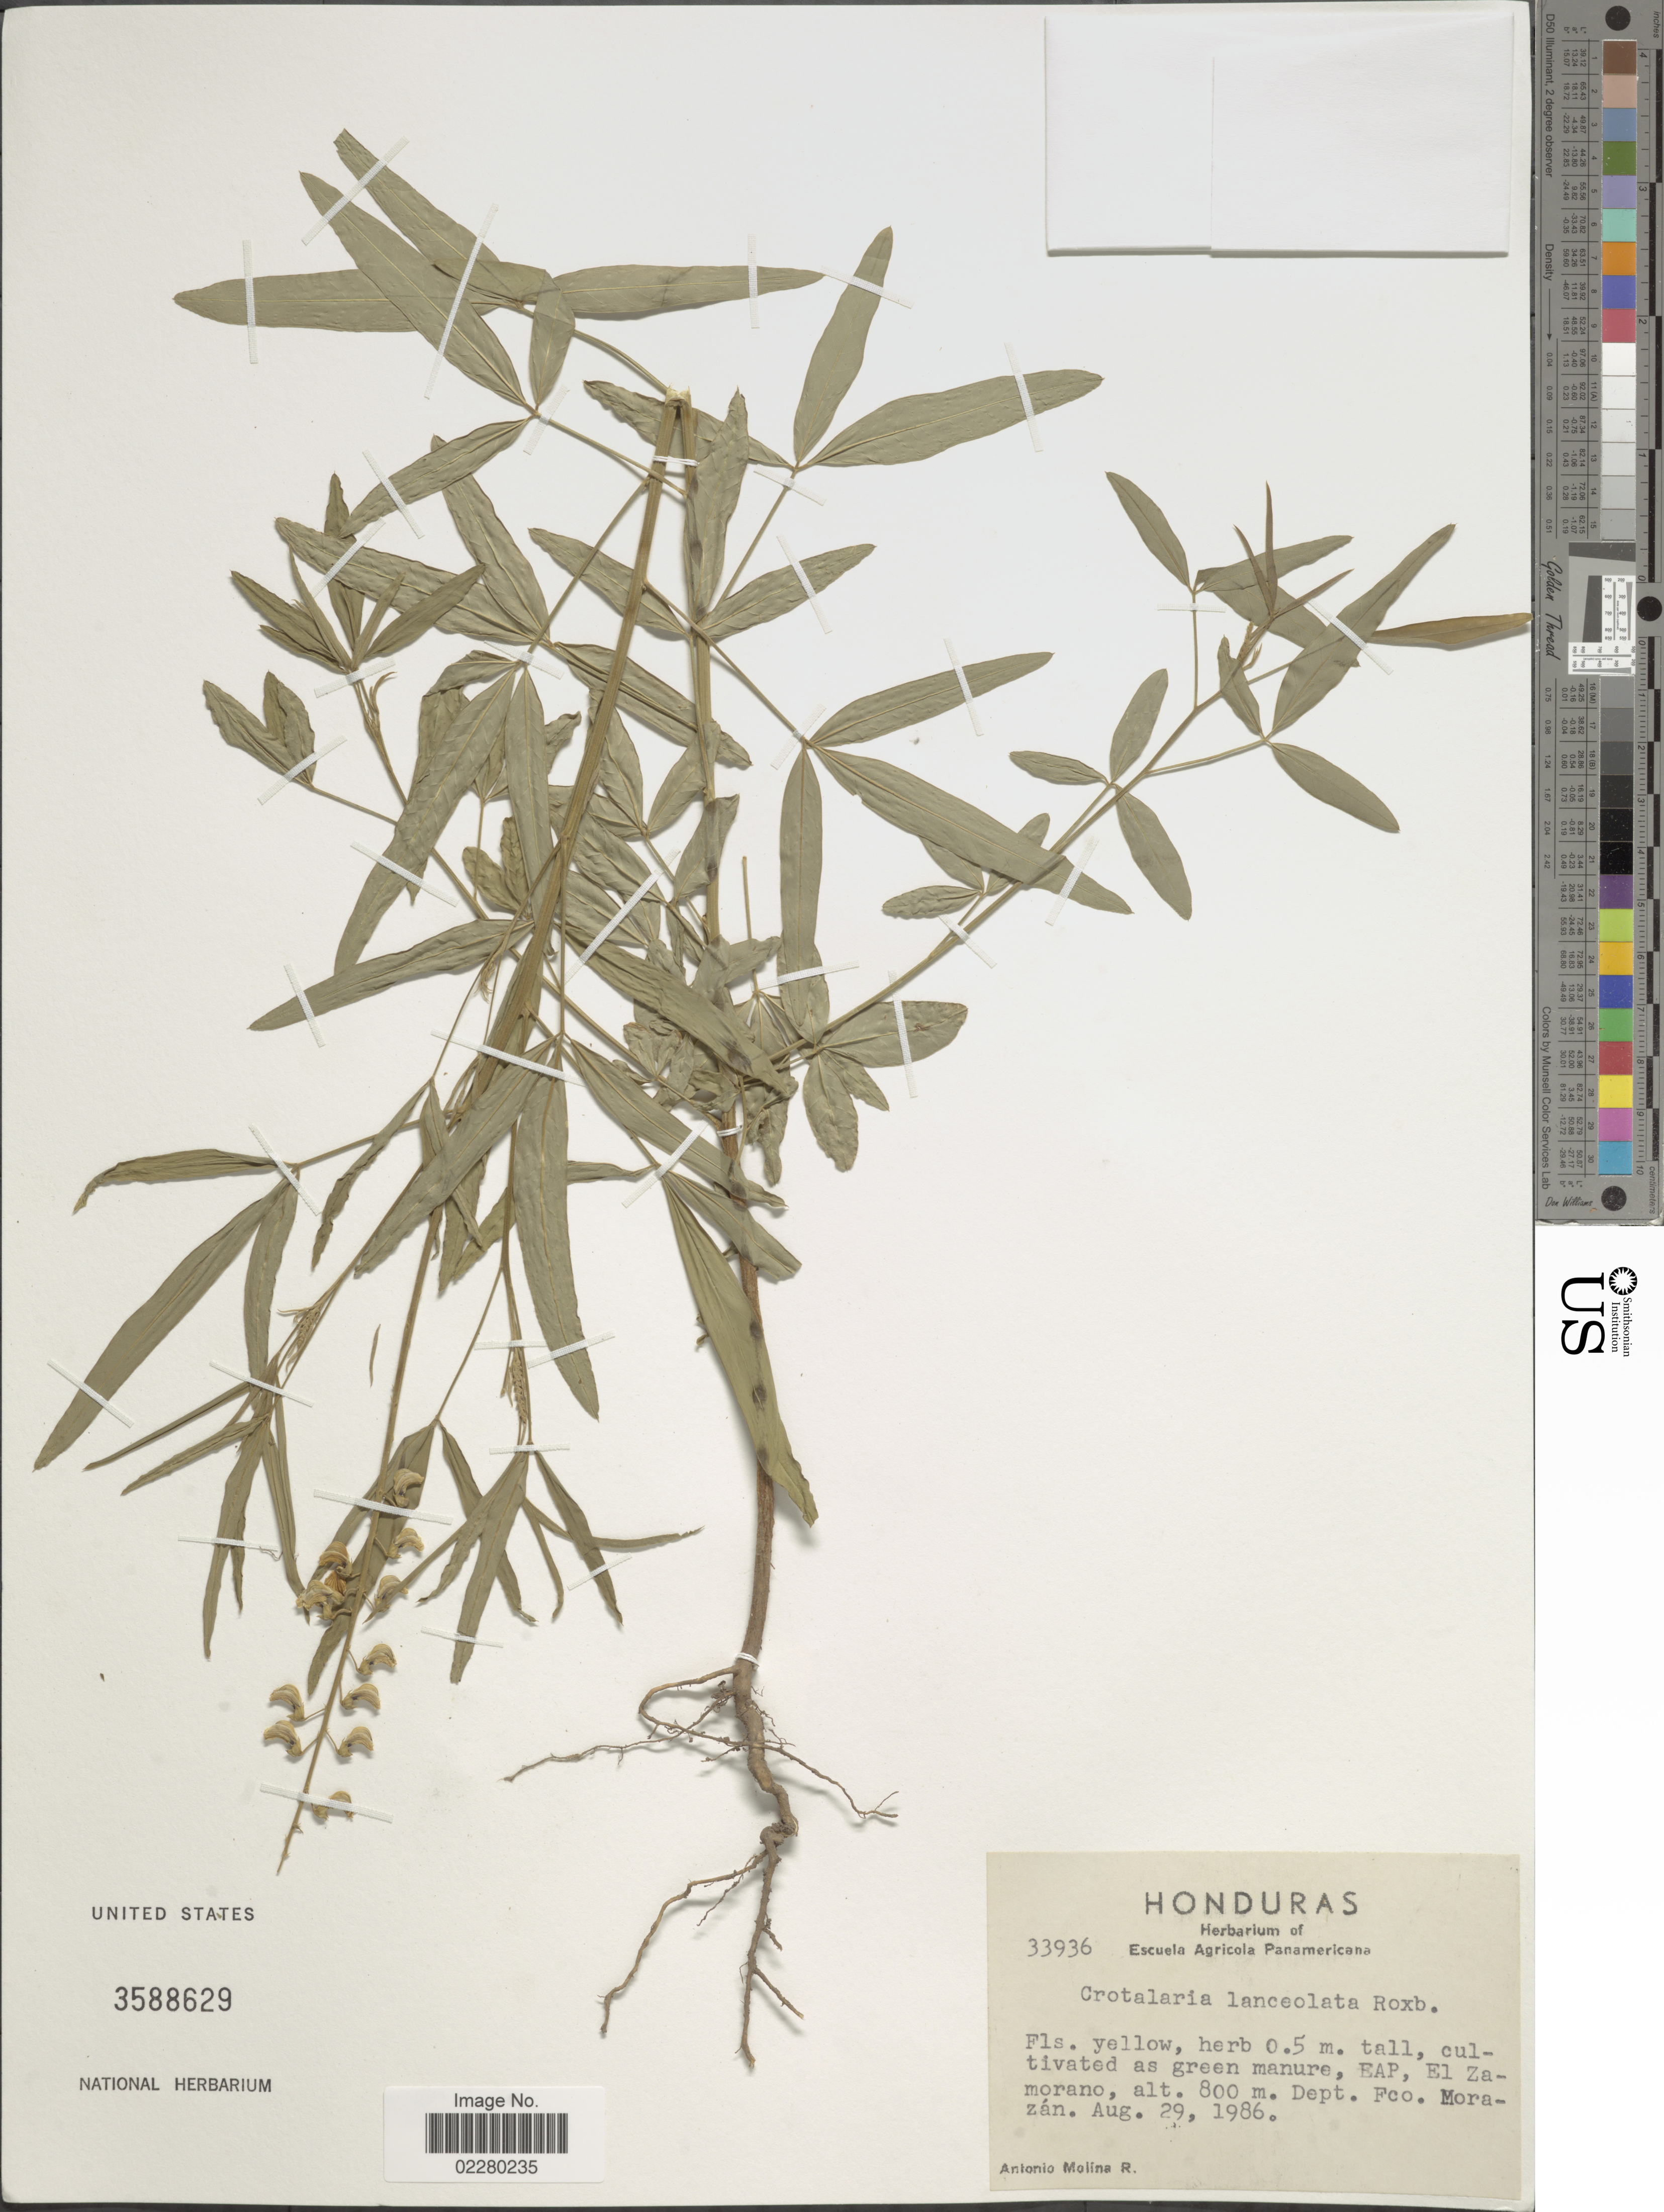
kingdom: Plantae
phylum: Tracheophyta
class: Magnoliopsida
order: Fabales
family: Fabaceae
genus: Crotalaria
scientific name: Crotalaria lanceolata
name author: E. Mey.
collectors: A. Molina R.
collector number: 33936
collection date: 1986-08-29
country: Honduras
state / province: Fco. Morazán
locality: EAP, El Zamorano, Dept. Fco. Morazán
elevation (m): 800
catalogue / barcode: US 3588629